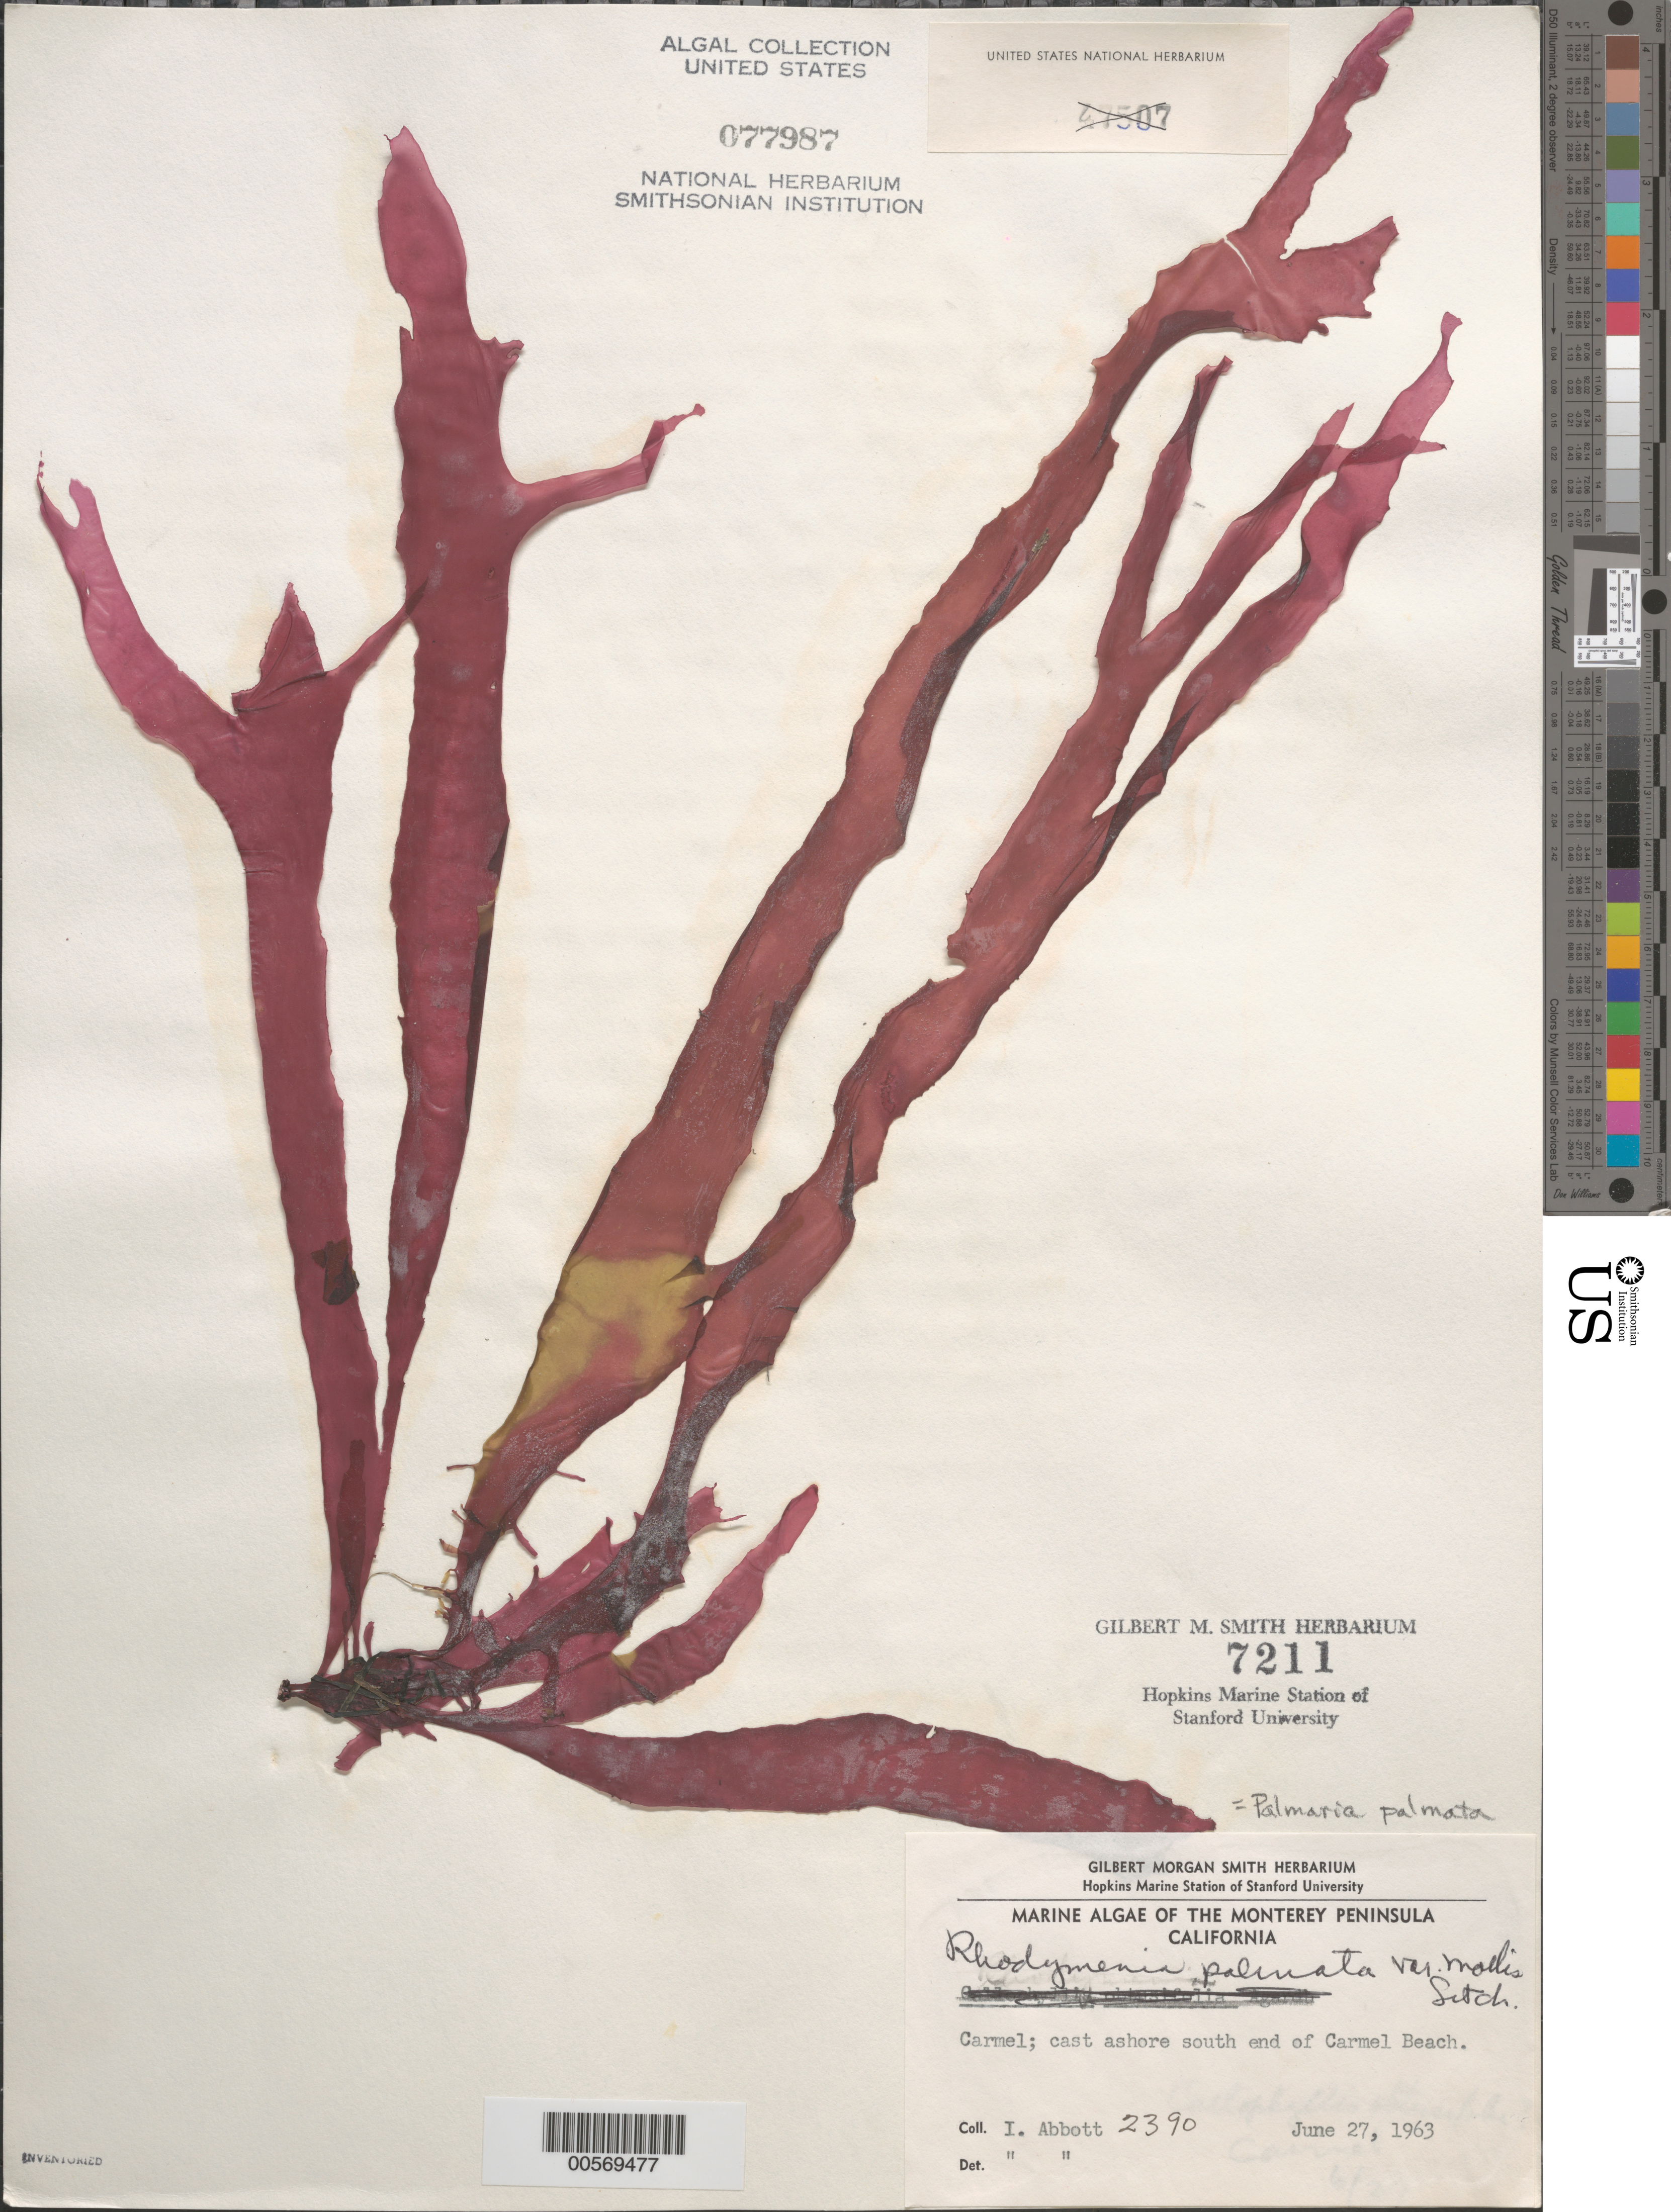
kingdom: Plantae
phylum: Rhodophyta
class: Florideophyceae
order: Palmariales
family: Palmariaceae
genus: Palmaria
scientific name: Palmaria palmata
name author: (L.) F. Weber & D. Mohr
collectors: I. A. Abbott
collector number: IAA 2390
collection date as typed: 27 Jun 1963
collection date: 1963-06-27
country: United States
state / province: California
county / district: Monterey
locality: Carmel Beach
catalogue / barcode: US 77987